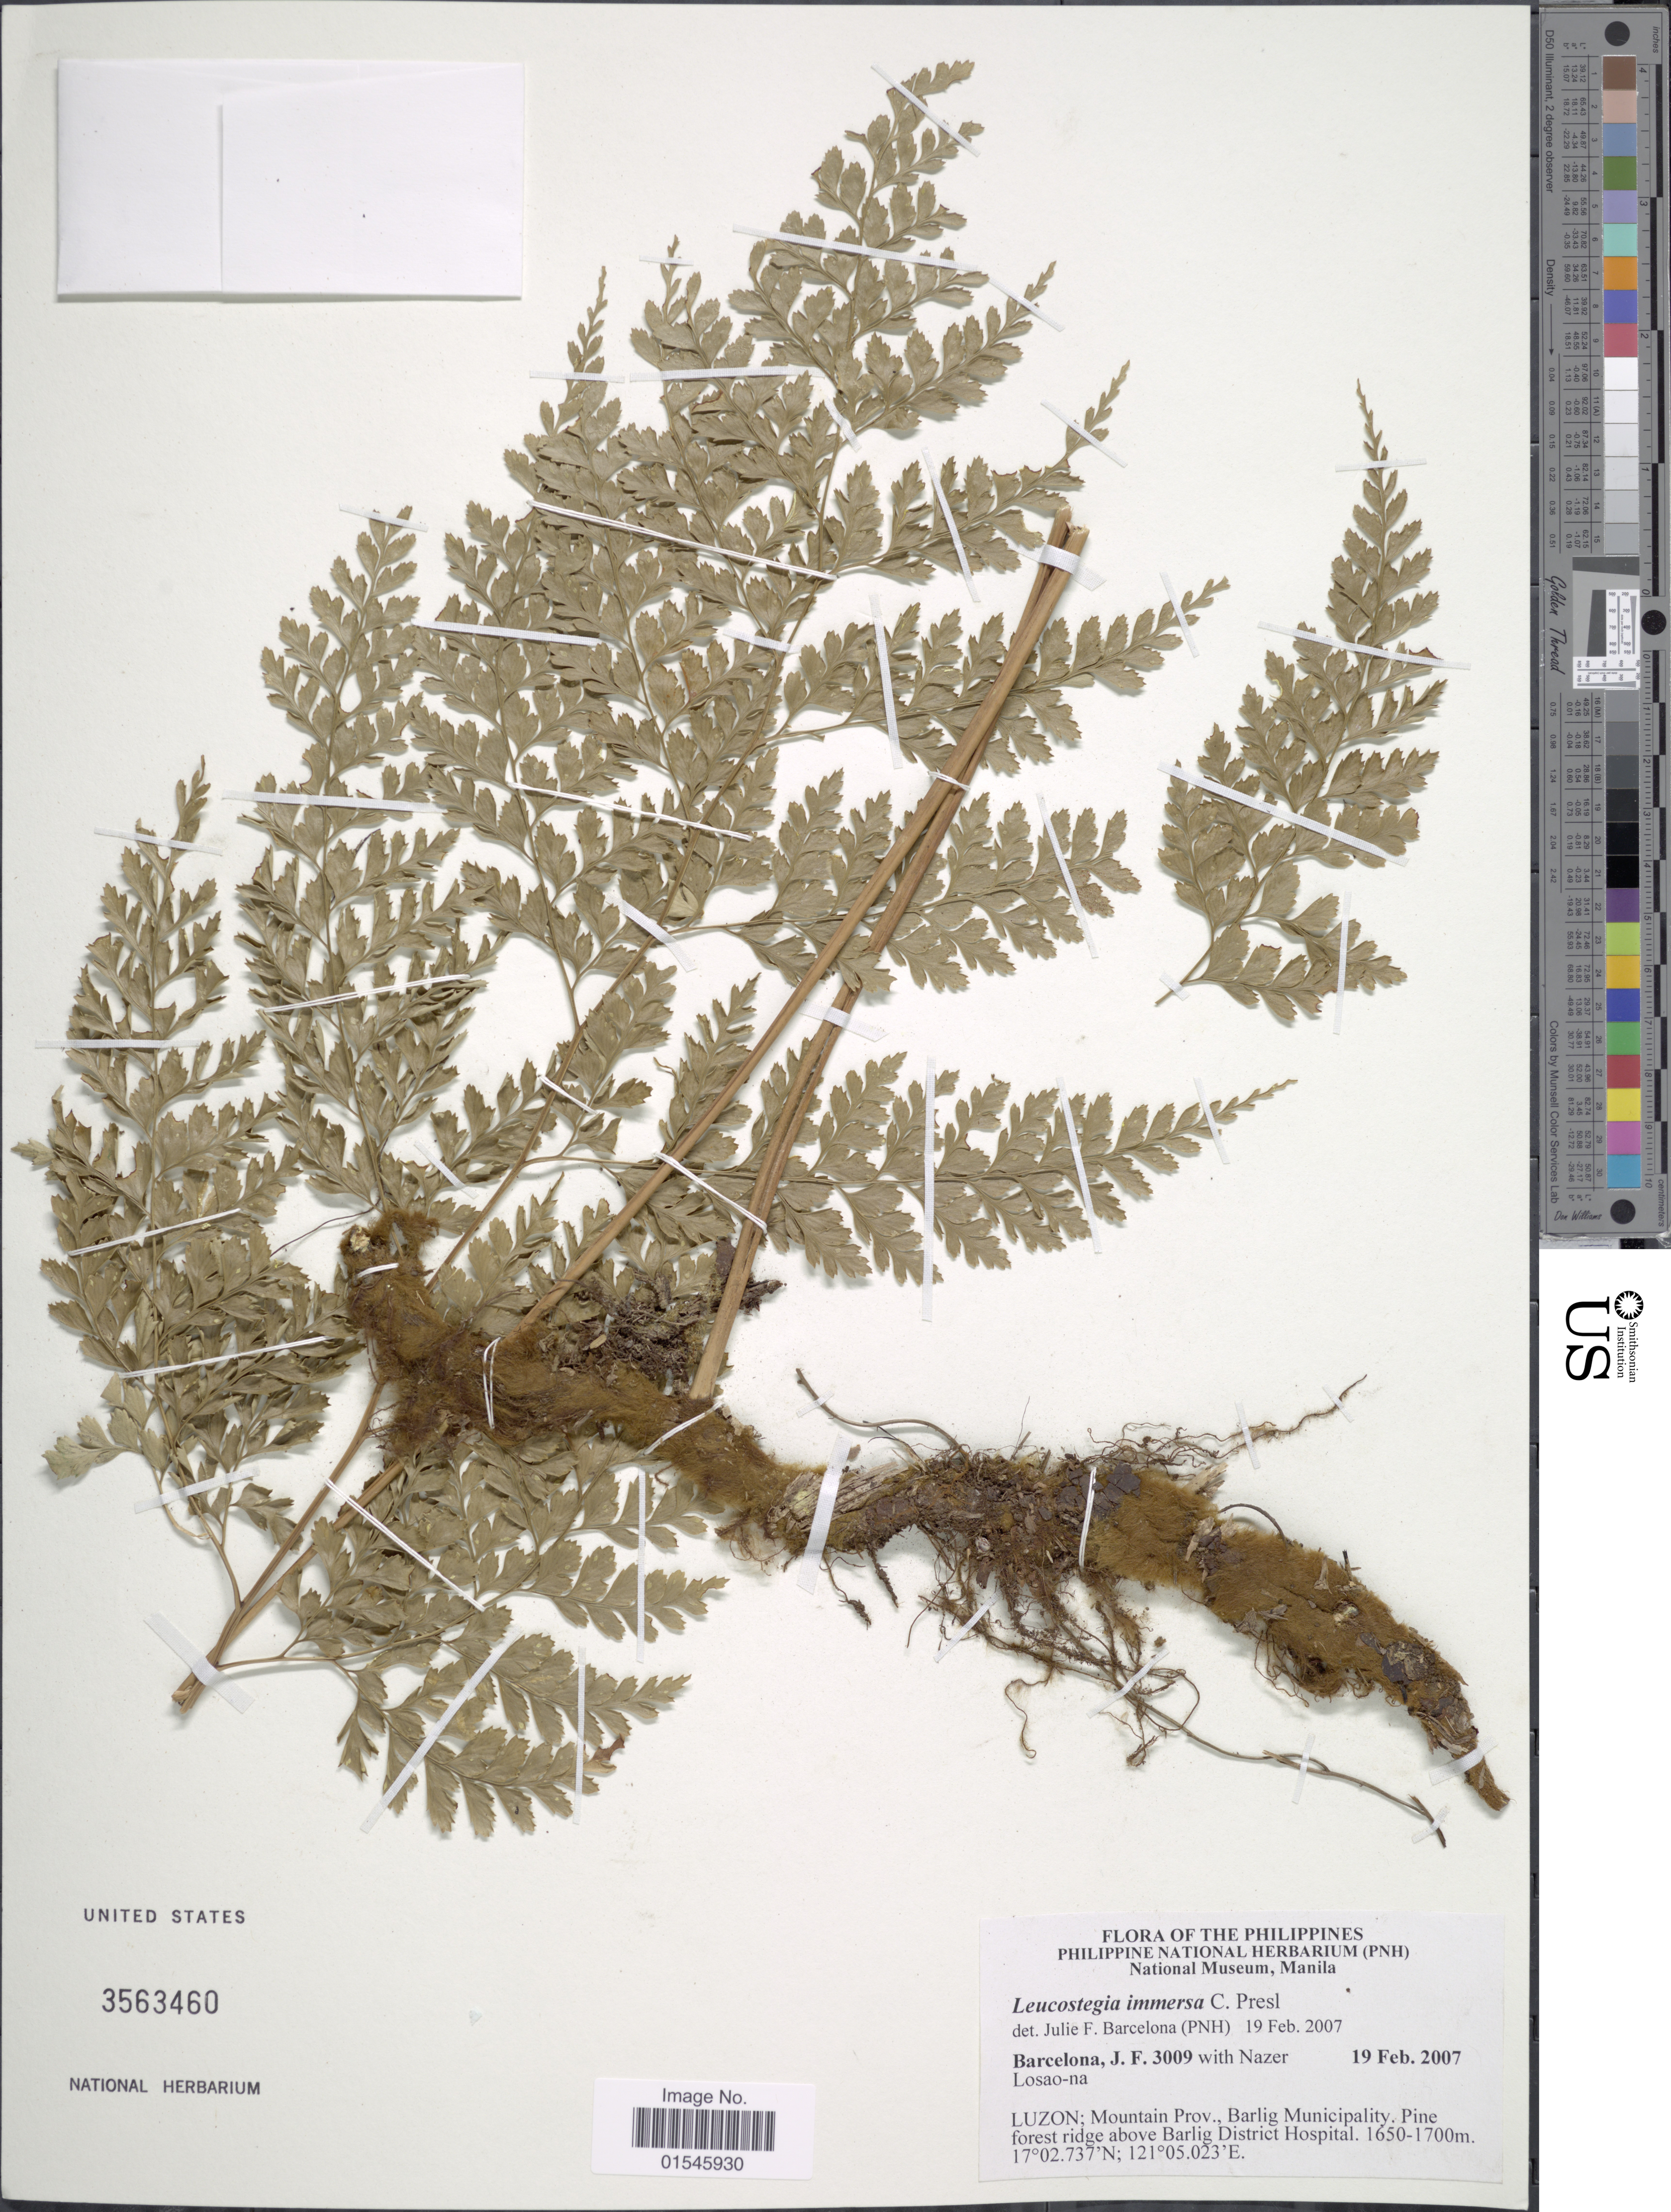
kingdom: Plantae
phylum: Tracheophyta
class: Polypodiopsida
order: Polypodiales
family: Hypodematiaceae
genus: Leucostegia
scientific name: Leucostegia truncata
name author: (D. Don) Fraser-Jenk.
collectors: J. F. Barcelona & N. Losao-na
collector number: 3009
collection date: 2007-02-19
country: Philippines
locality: Luzon; Mountain Prov., Barlig Municpality, pine forest ridge above Barlig District Hospital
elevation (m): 1650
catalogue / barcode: US 3563460